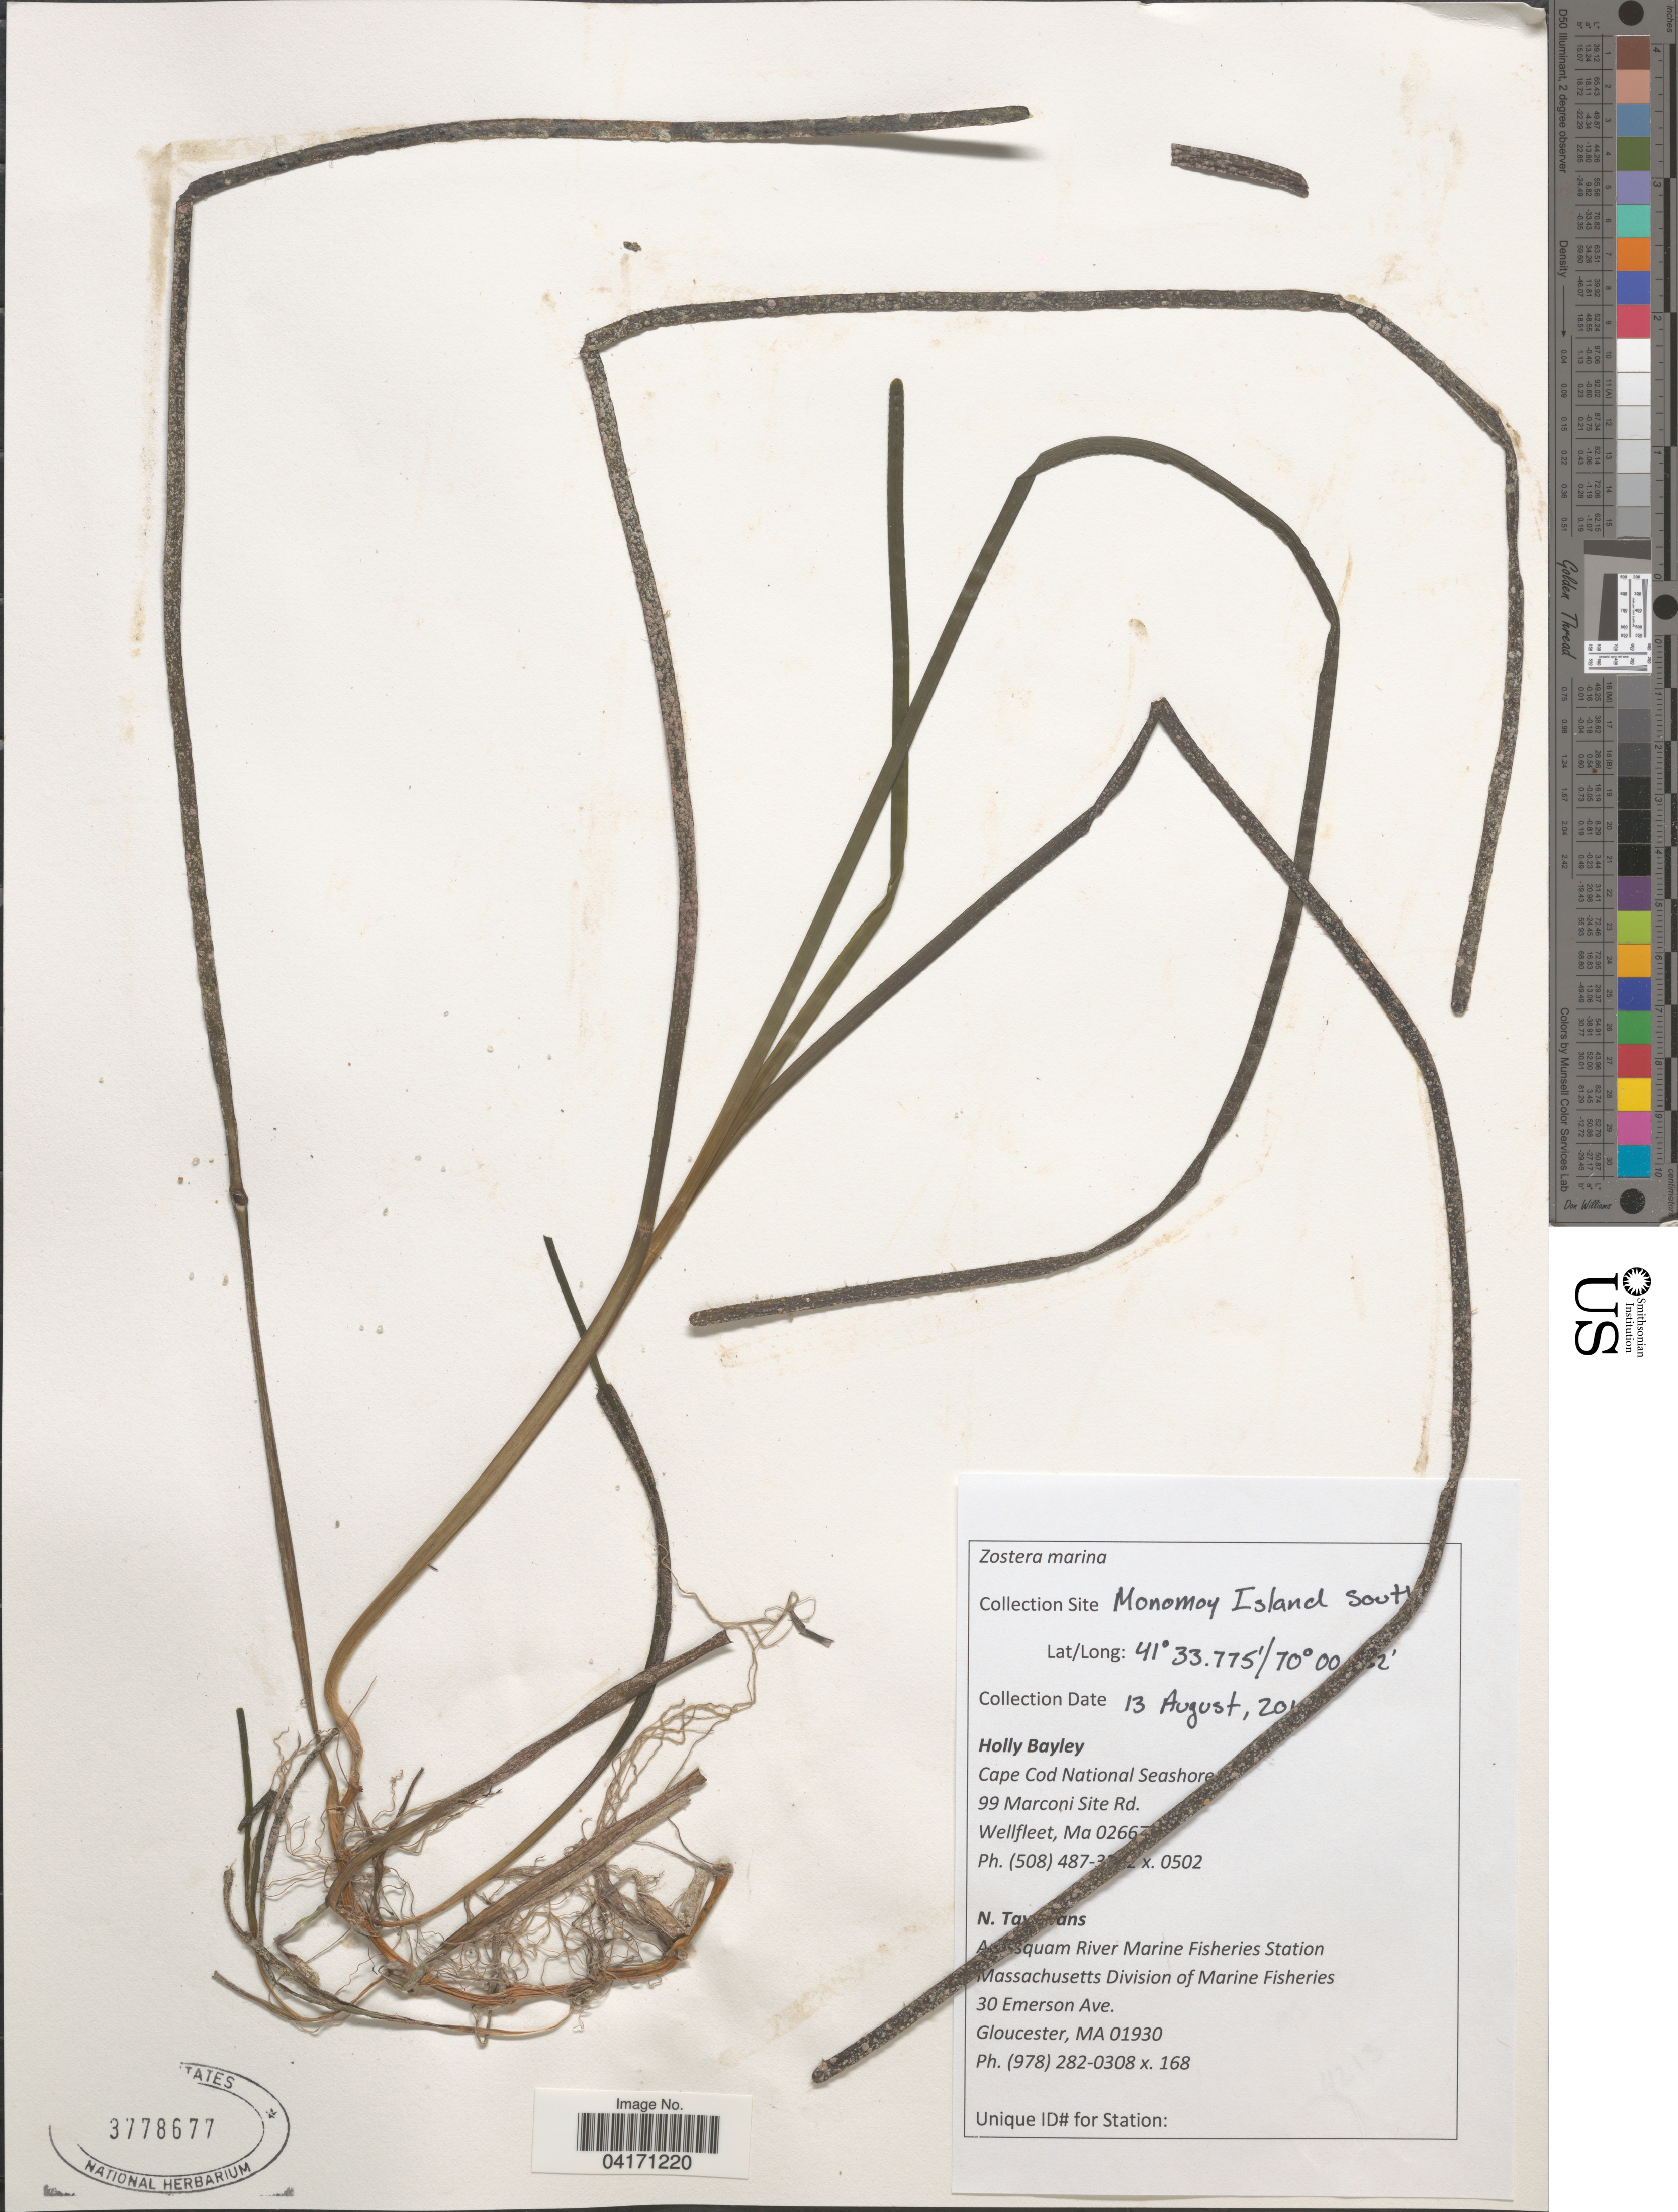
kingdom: Plantae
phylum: Tracheophyta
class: Liliopsida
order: Alismatales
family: Zosteraceae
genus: Zostera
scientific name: Zostera marina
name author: L.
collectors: H. Bayley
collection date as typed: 13 August, 20!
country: United States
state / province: Massachusetts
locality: Monomoy Island South.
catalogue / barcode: US 3778677